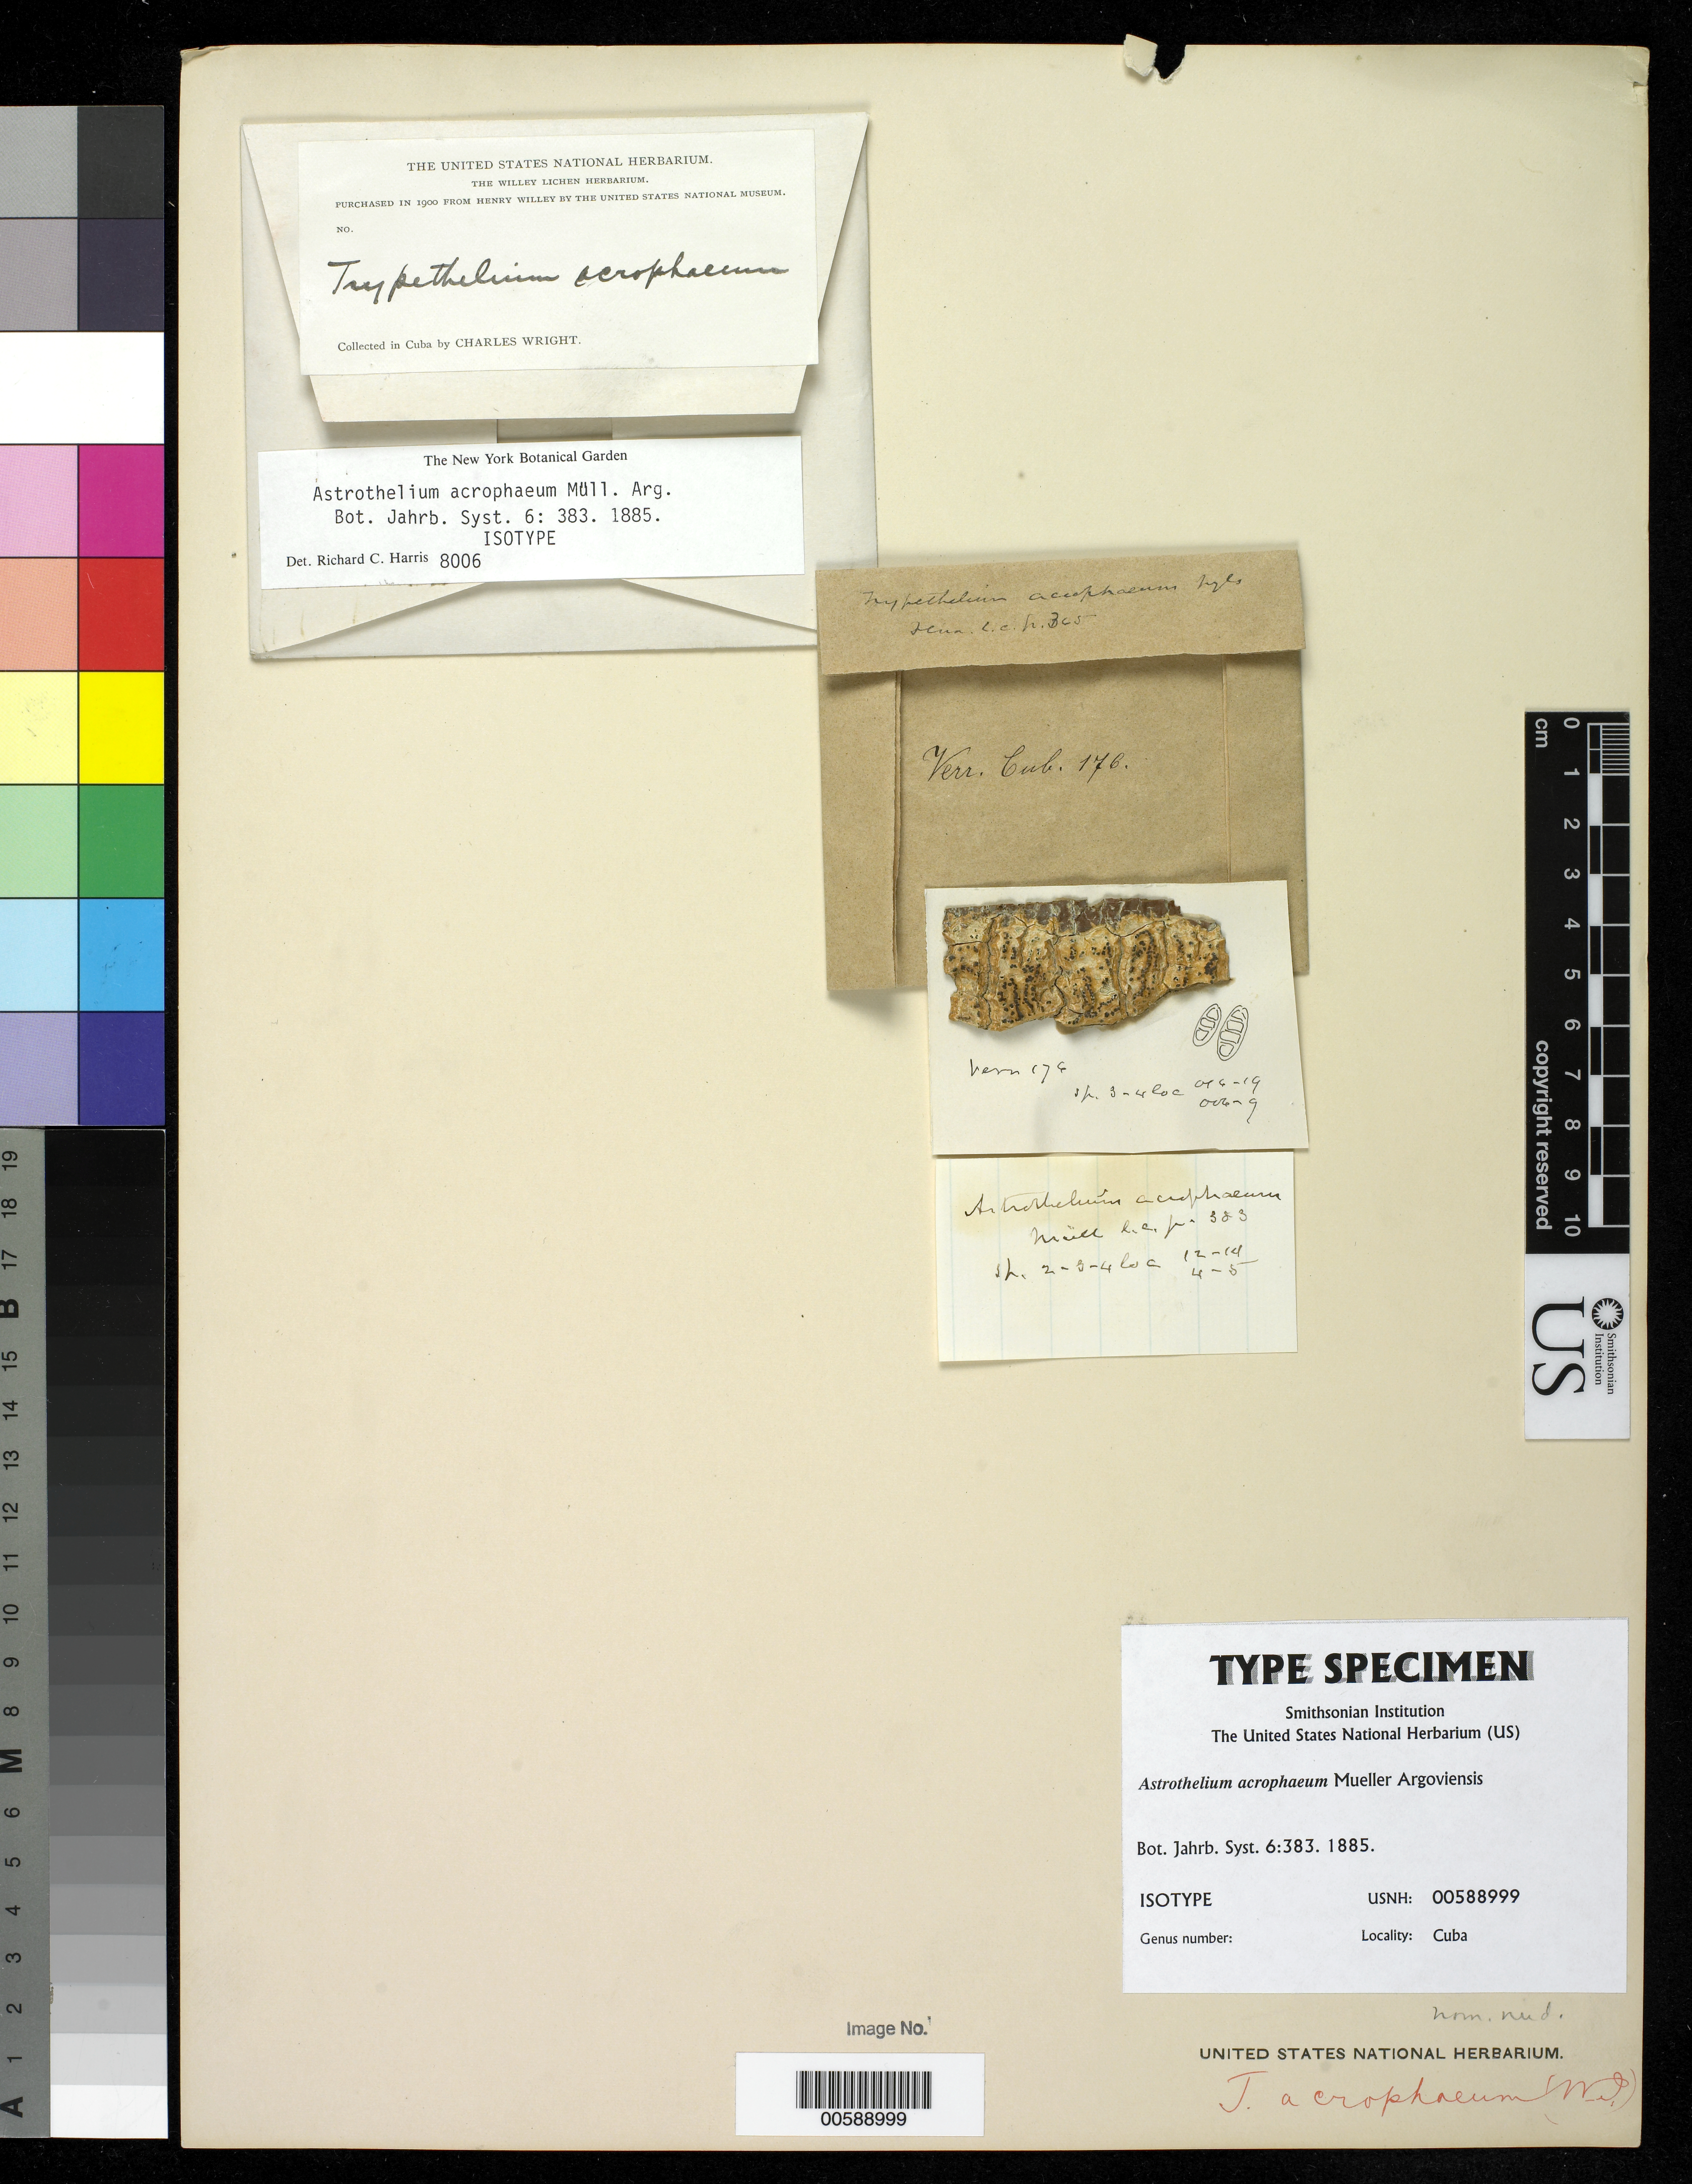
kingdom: Fungi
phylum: Ascomycota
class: Dothideomycetes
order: Trypetheliales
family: Trypetheliaceae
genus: Astrothelium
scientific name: Astrothelium acrophaeum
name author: Müll. Arg.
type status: Isotype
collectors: C. Wright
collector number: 176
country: Cuba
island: Greater Antilles